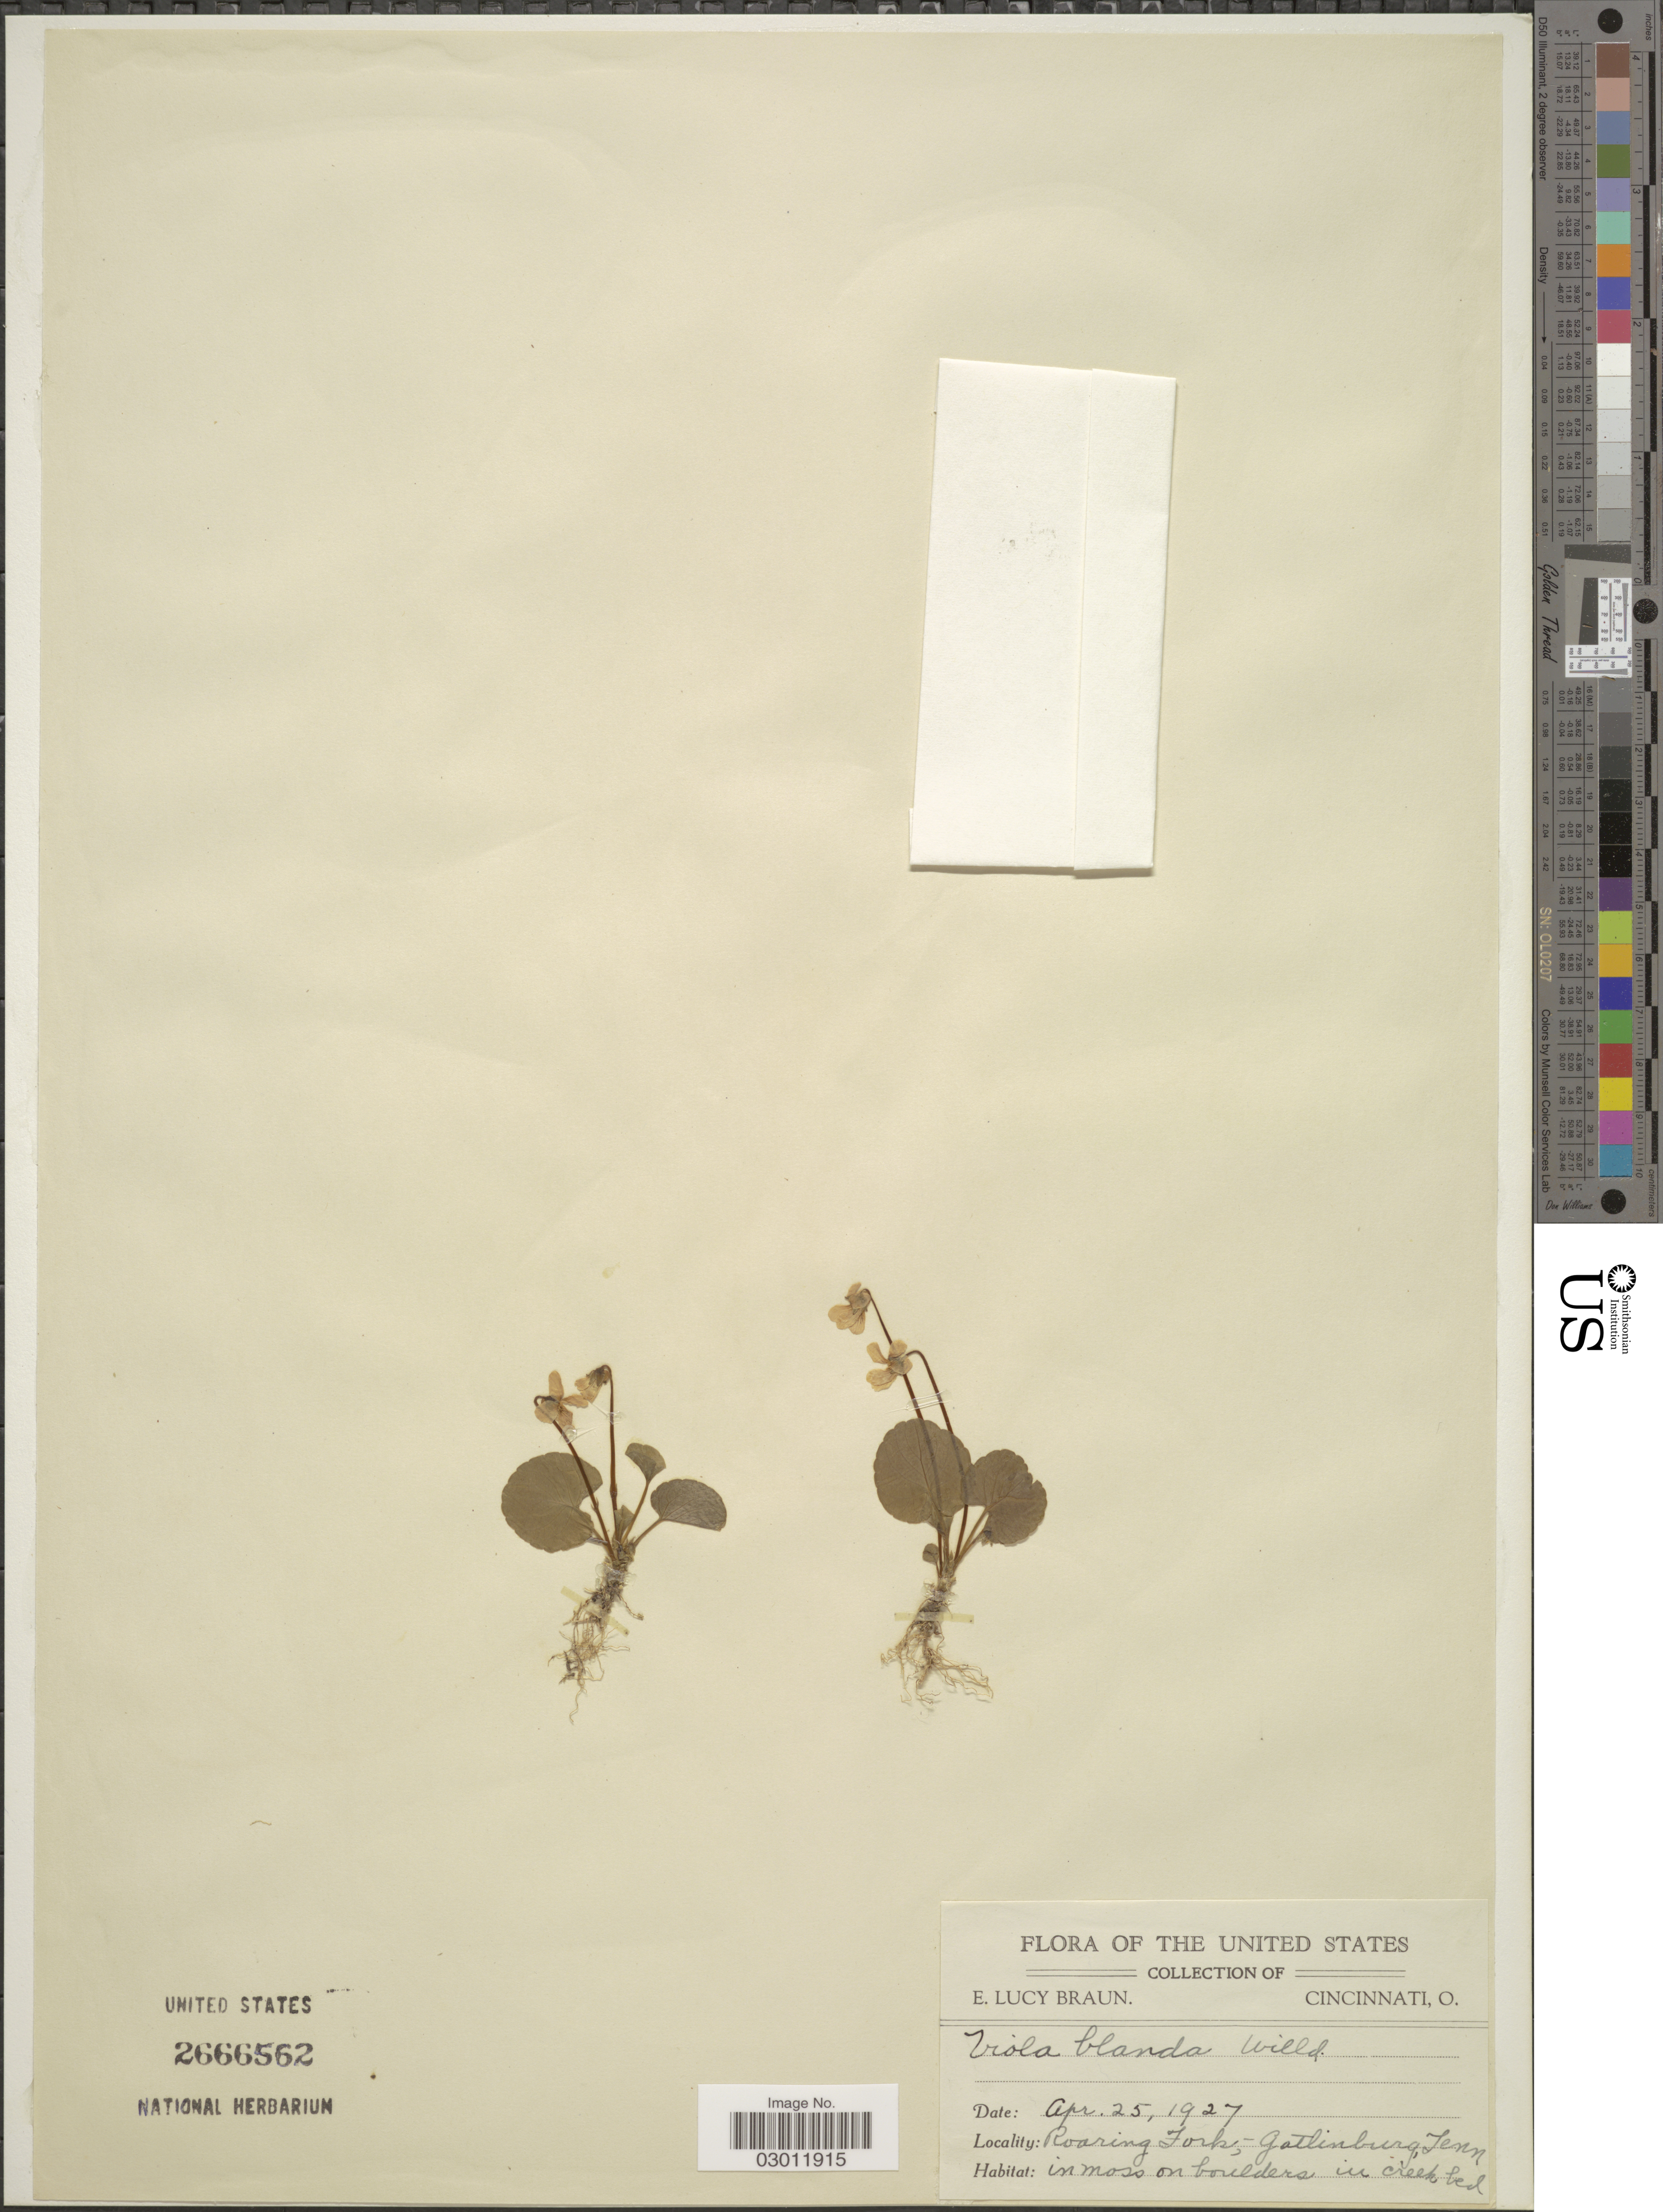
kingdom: Plantae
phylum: Tracheophyta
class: Magnoliopsida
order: Malpighiales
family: Violaceae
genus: Viola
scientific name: Viola blanda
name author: Willd.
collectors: E. L. Braun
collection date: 1927-04-25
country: United States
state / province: Tennessee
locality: Roaring Fork; Gatlinburg, Tenn.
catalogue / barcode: US 2666562